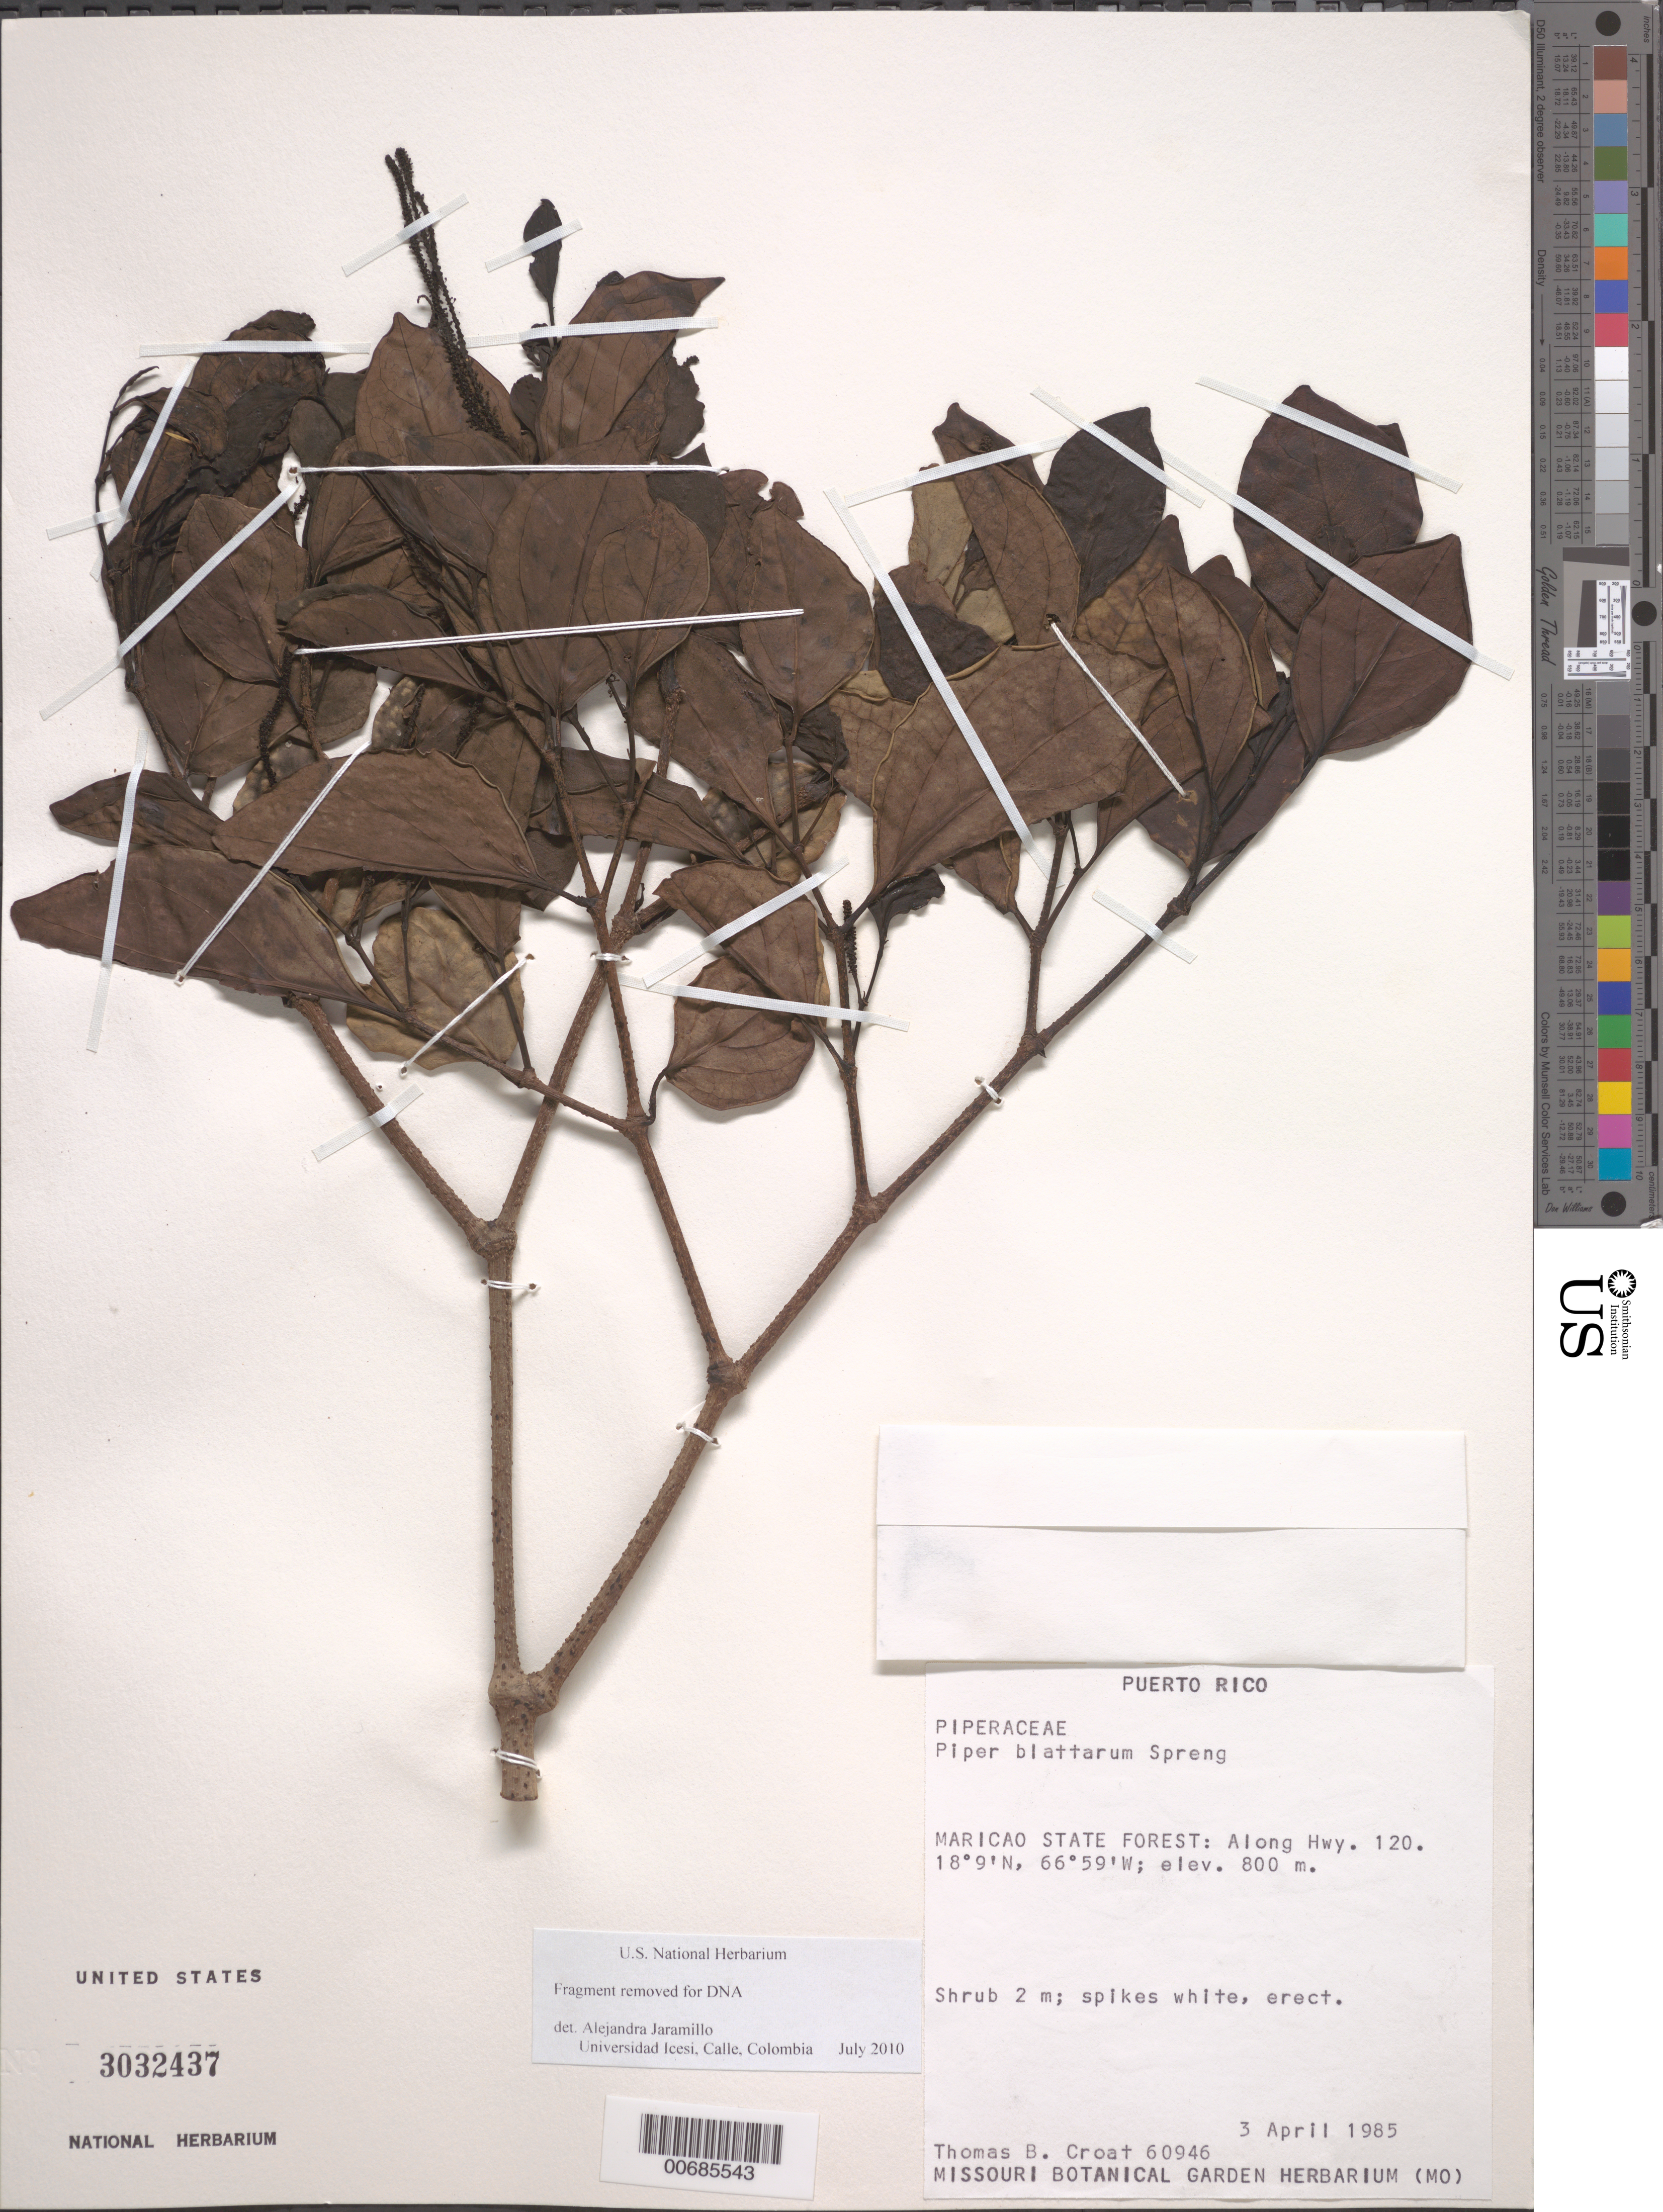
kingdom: Plantae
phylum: Tracheophyta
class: Magnoliopsida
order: Piperales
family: Piperaceae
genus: Piper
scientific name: Piper blattarum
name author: Spreng.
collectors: T. B. Croat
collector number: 60946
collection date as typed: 03 Apr 1985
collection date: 1985-04-03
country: Puerto Rico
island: Greater Antilles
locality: Maricao State Forest: along Hwy. 120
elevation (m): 800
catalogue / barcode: US 3032437